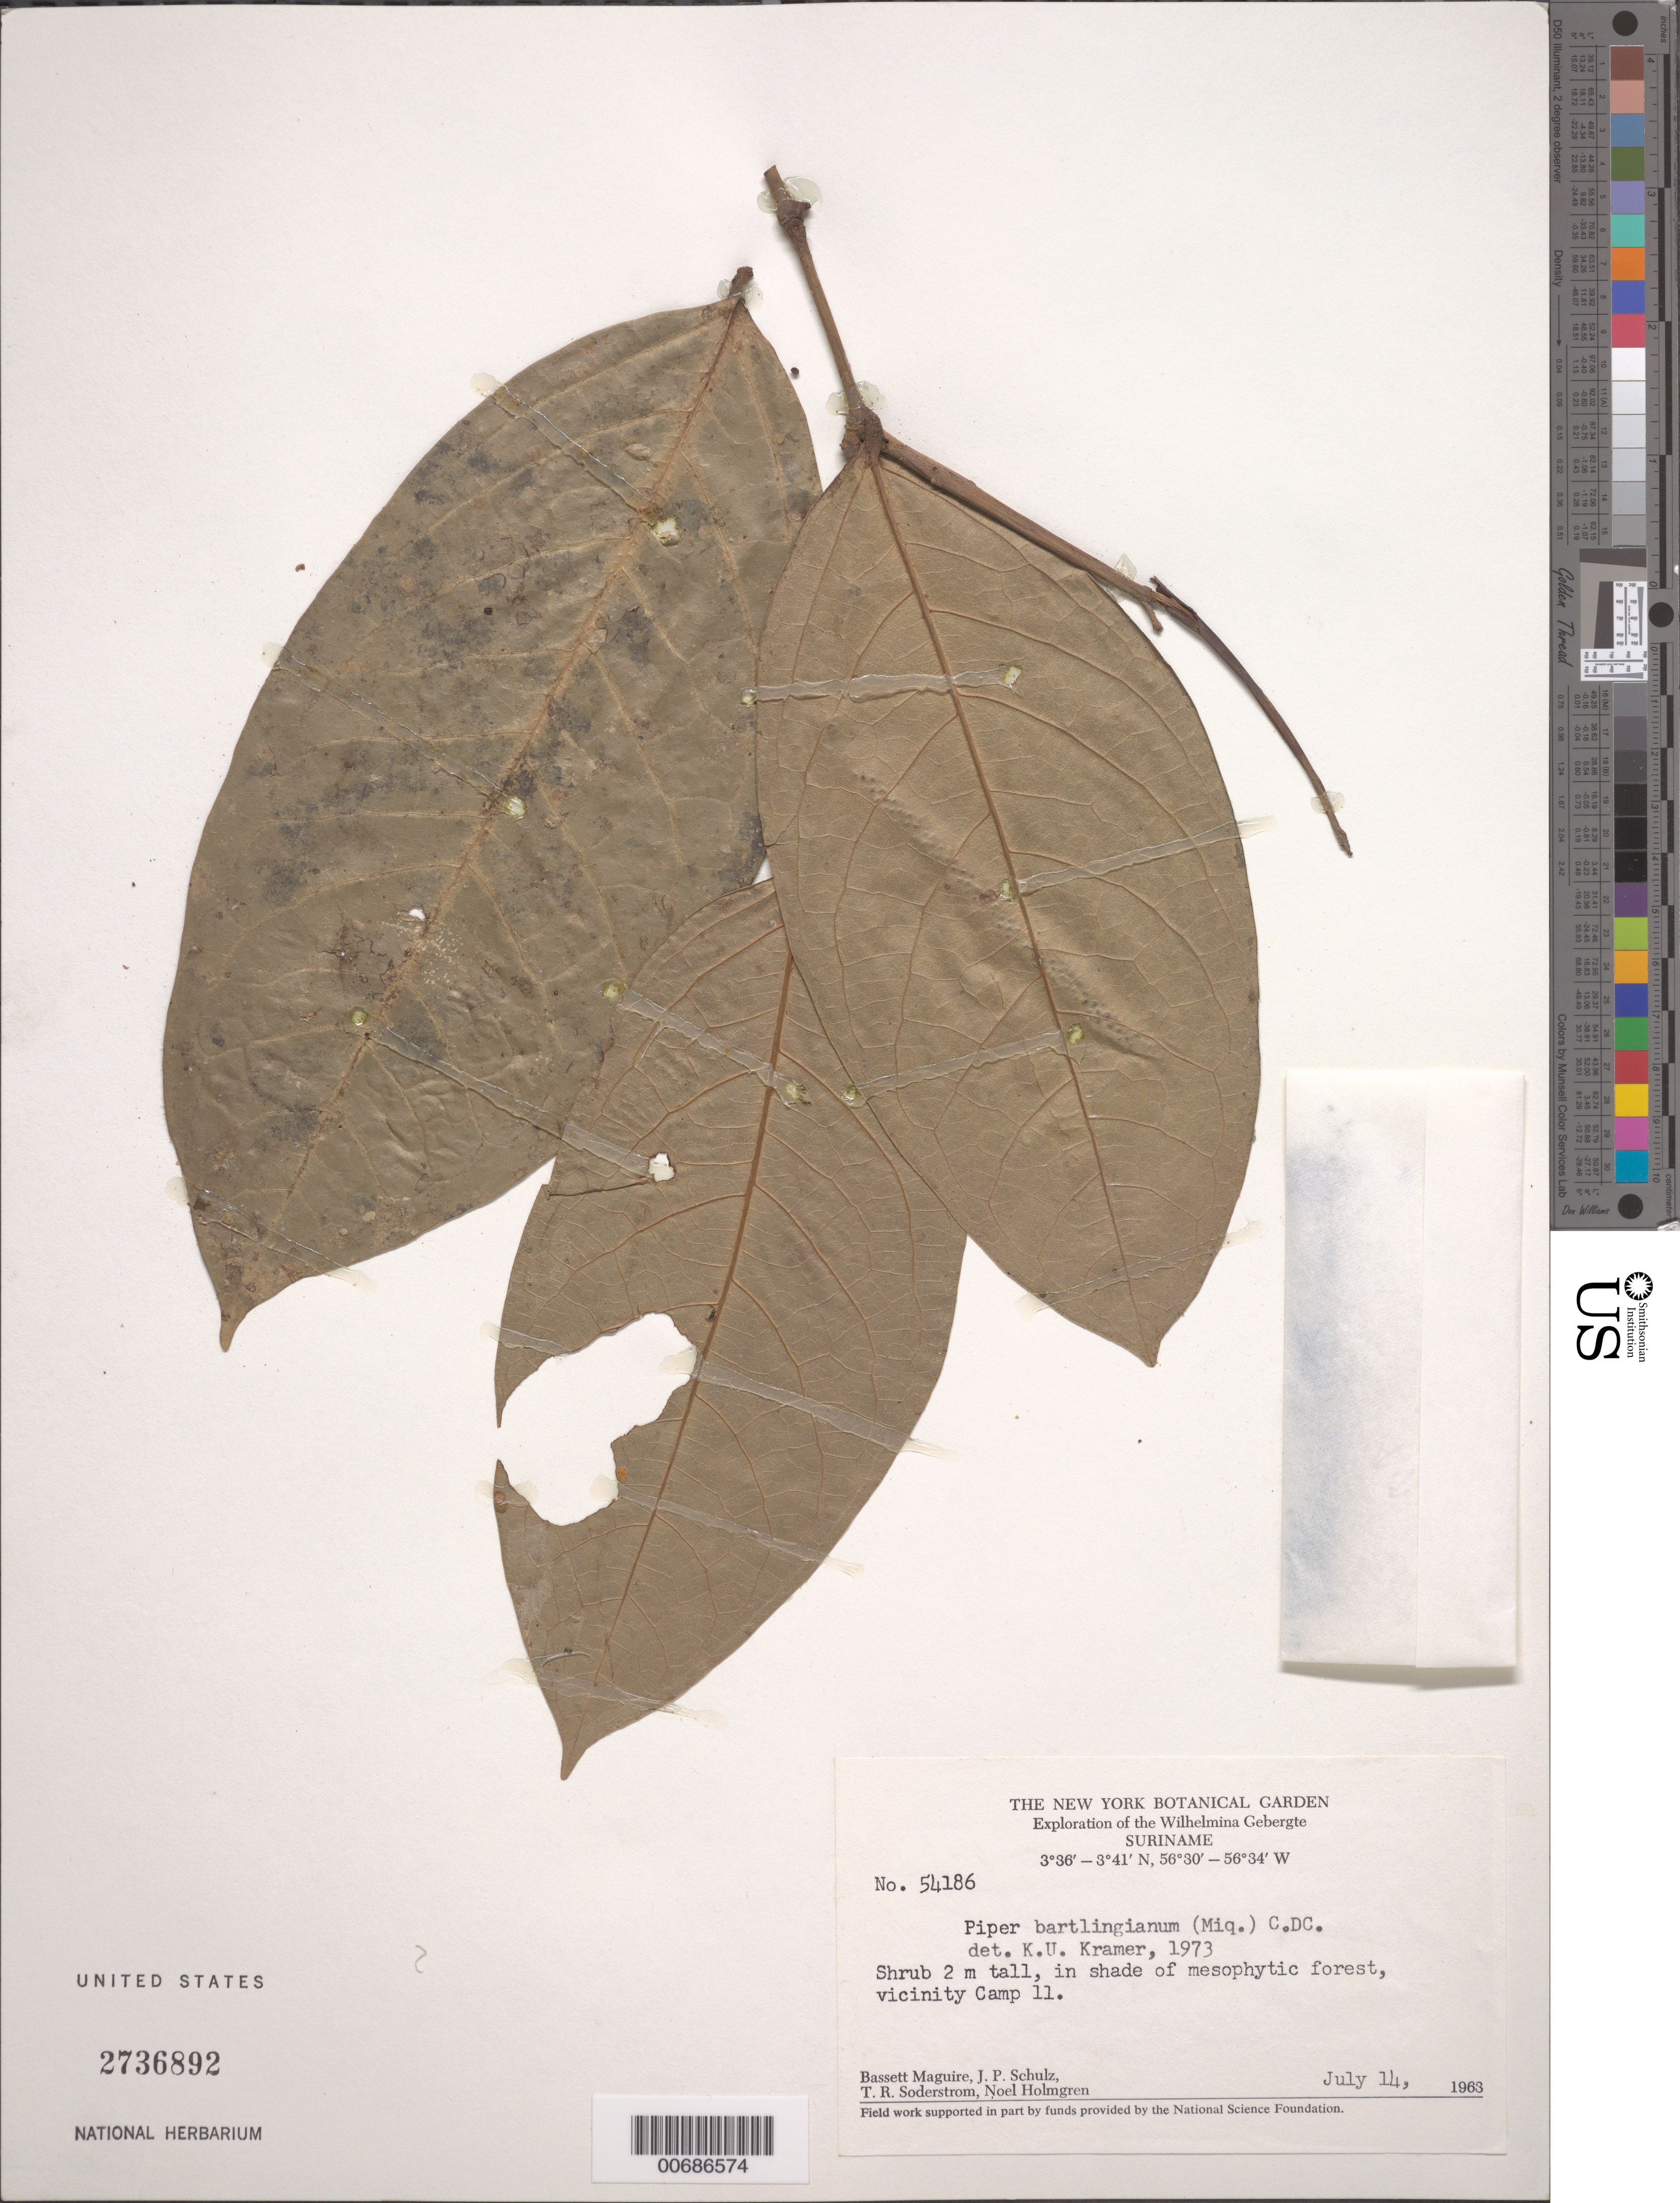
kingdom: Plantae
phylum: Tracheophyta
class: Magnoliopsida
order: Piperales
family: Piperaceae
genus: Piper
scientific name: Piper bartlingianum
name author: (Miq.) C. DC.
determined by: Kramer, K. U.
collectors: B. Maguire, J. P. Schulz, T. R. Soderstrom & N. H. Holmgren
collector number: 54186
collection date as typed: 14-Jul-63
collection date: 1963-07-14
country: Suriname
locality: Lucie R., Camp 11 vicinity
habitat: Shade of mesophytic forest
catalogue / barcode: US 2736892